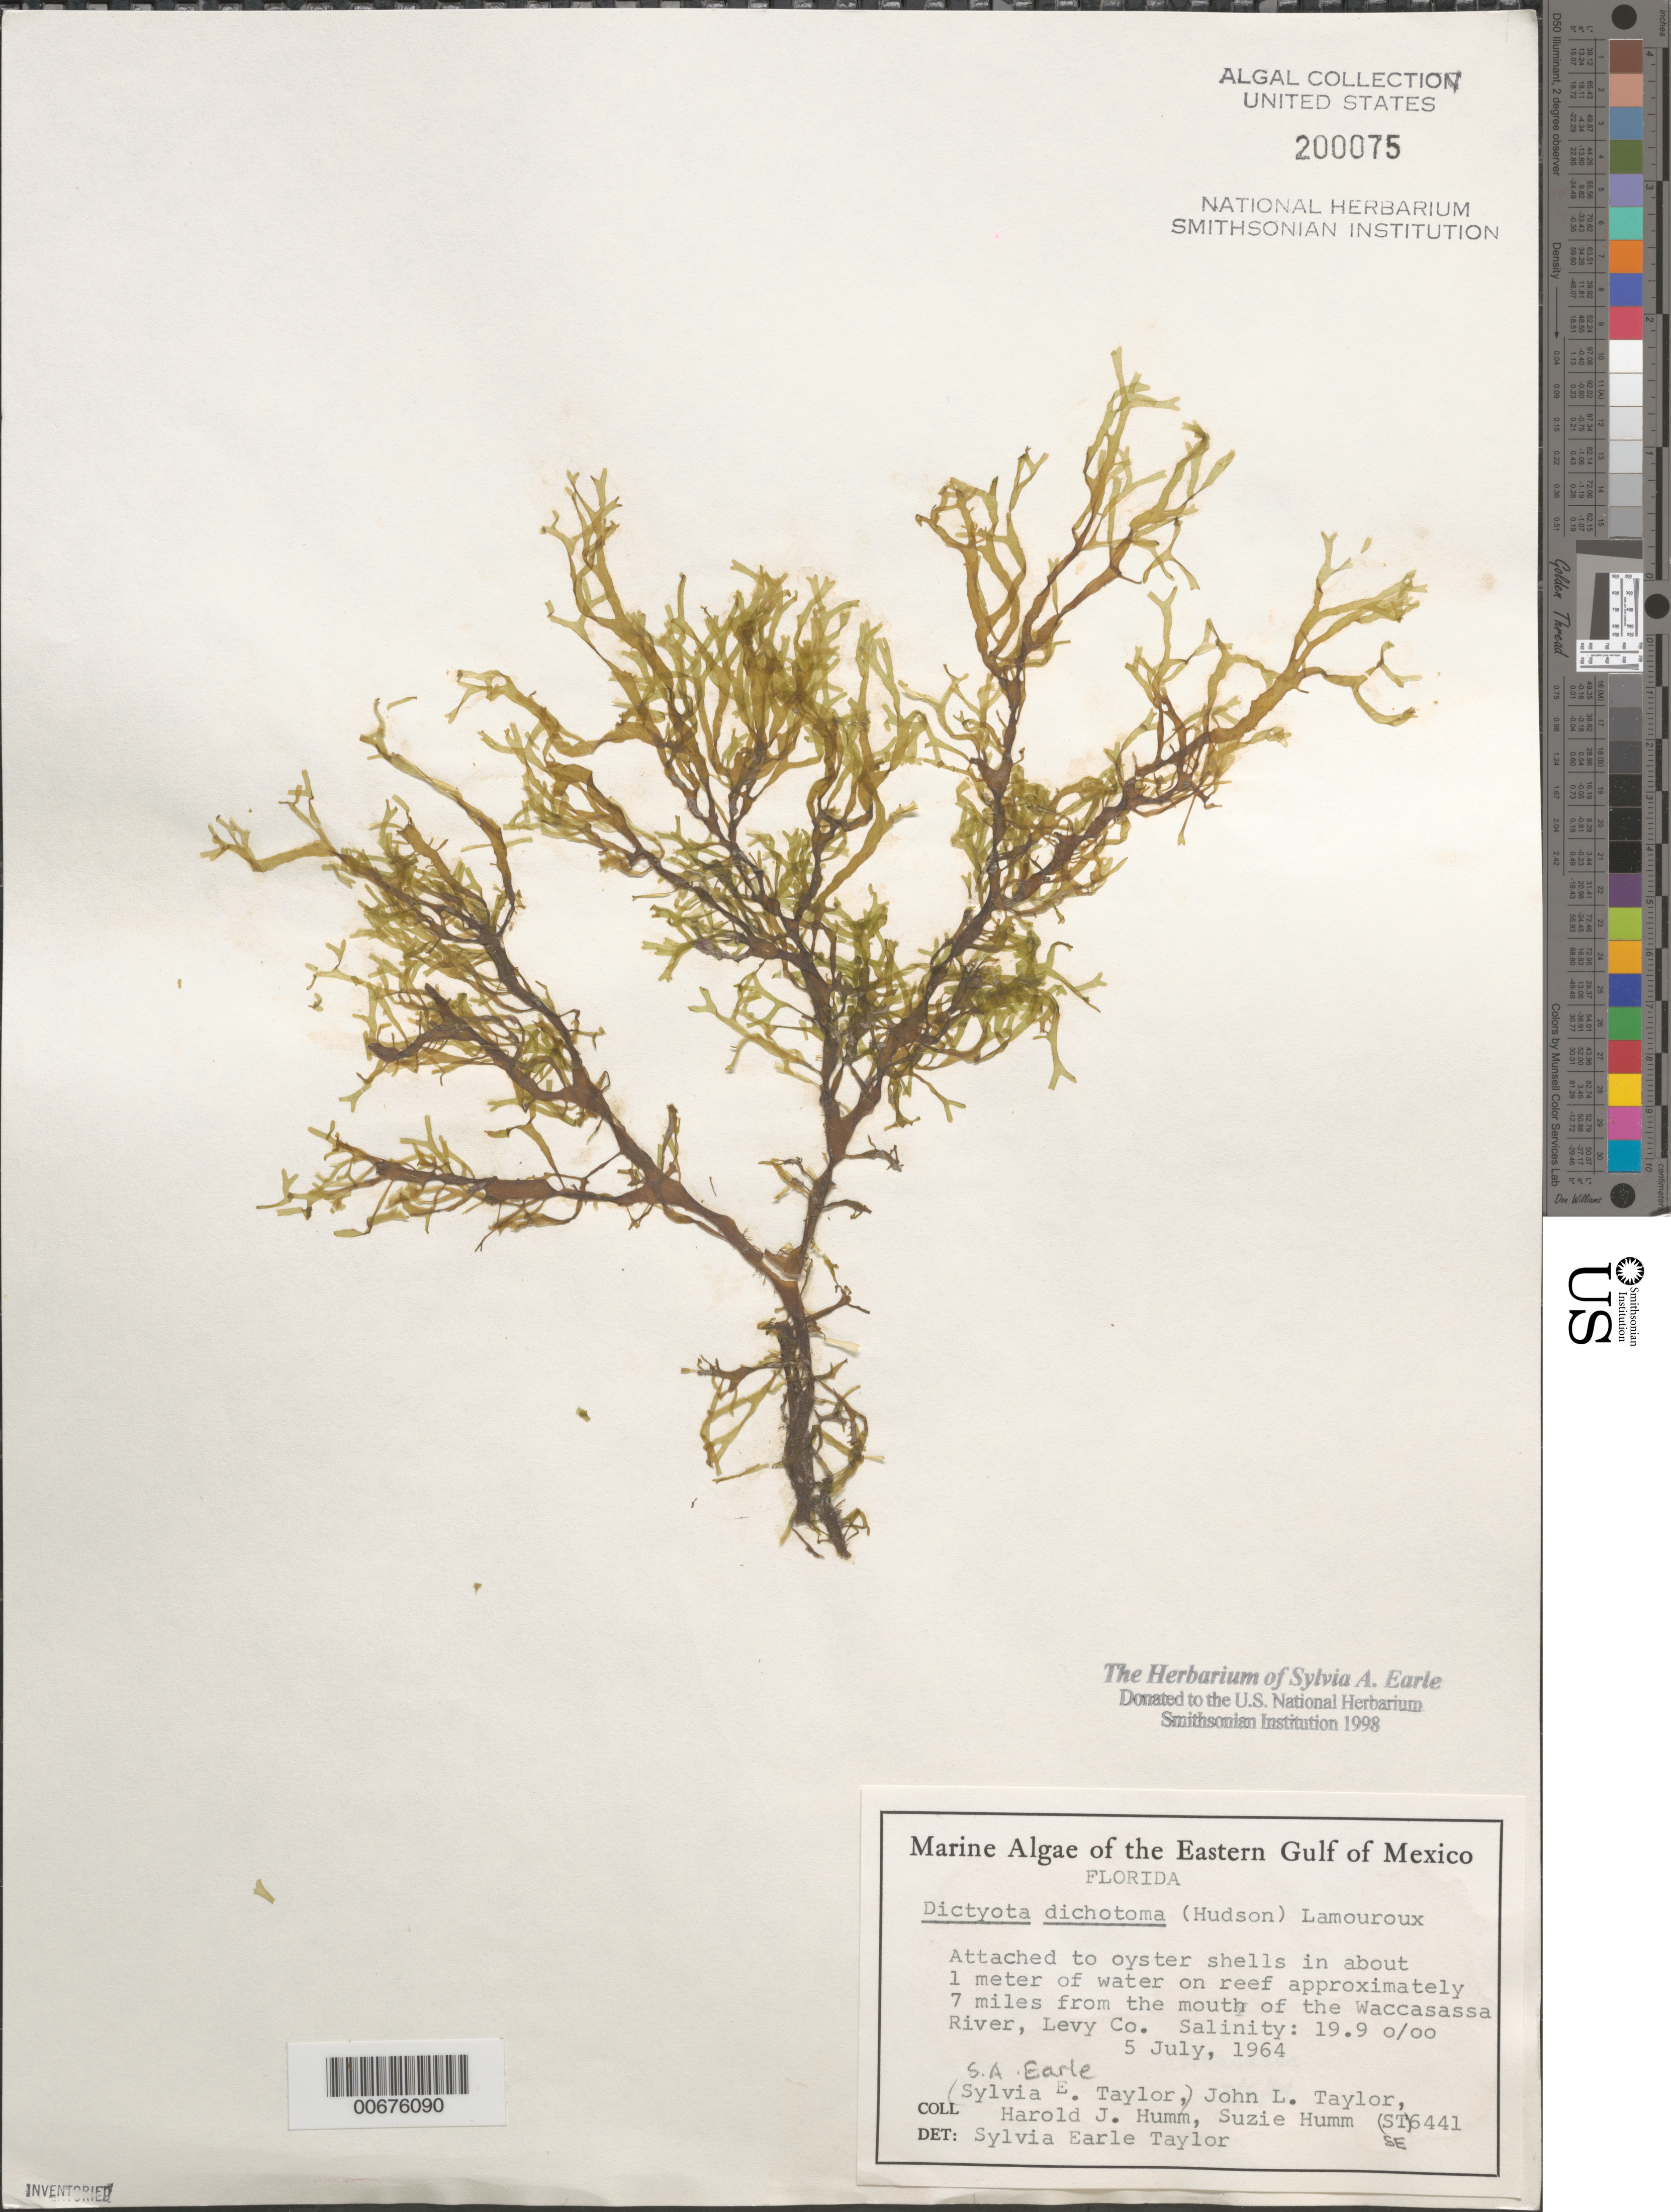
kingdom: Chromista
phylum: Ochrophyta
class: Phaeophyceae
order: Dictyotales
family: Dictyotaceae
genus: Dictyota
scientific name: Dictyota dichotoma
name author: (Huds.) J.V.Lamouroux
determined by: Earle, S. A.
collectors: S. A. Earle, J. L. Taylor, H. J. Humm & S. Humm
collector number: SE 6441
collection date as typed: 05 Jul 1964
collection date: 1964-07-05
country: United States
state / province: Florida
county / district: Levy County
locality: Reef ca. 7 miles off Waccasassa River mouth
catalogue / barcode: US 200075